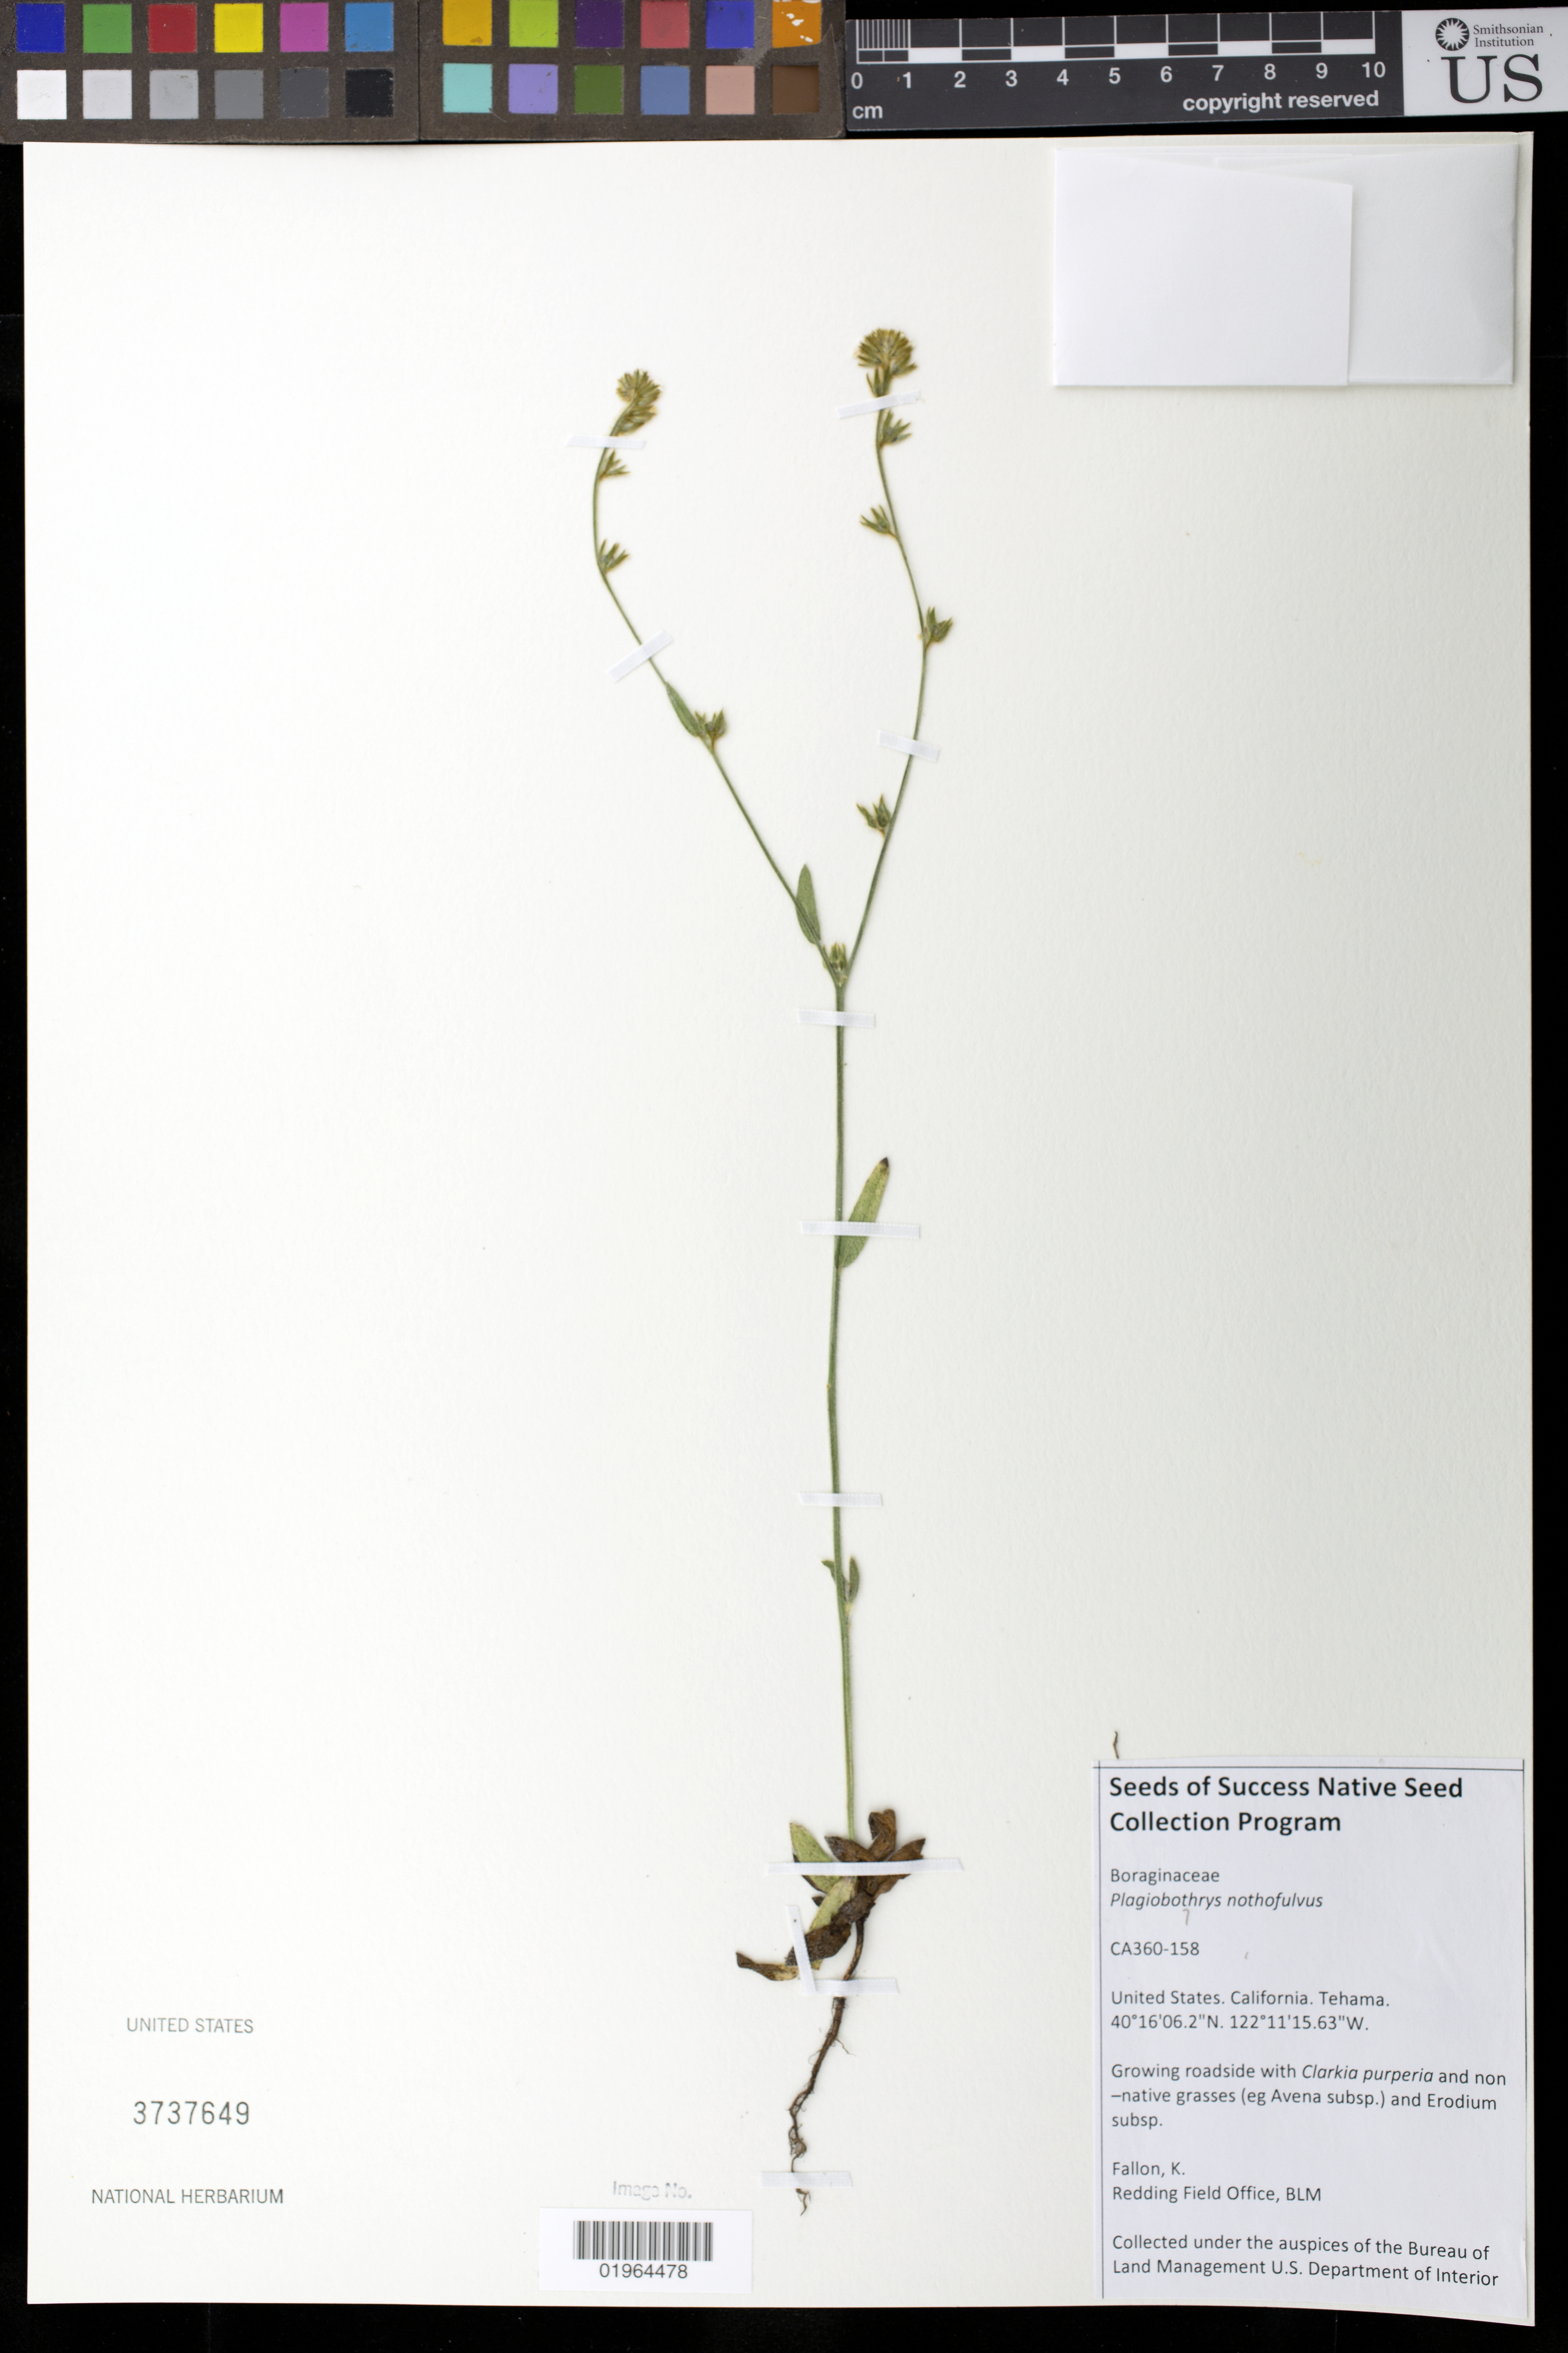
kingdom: Plantae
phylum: Tracheophyta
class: Magnoliopsida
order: Boraginales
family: Boraginaceae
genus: Plagiobothrys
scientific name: Plagiobothrys nothofulvus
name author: (A. Gray) A. Gray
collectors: K. Fallon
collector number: CA360-158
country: United States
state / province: California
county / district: Tehama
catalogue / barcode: US 3737649